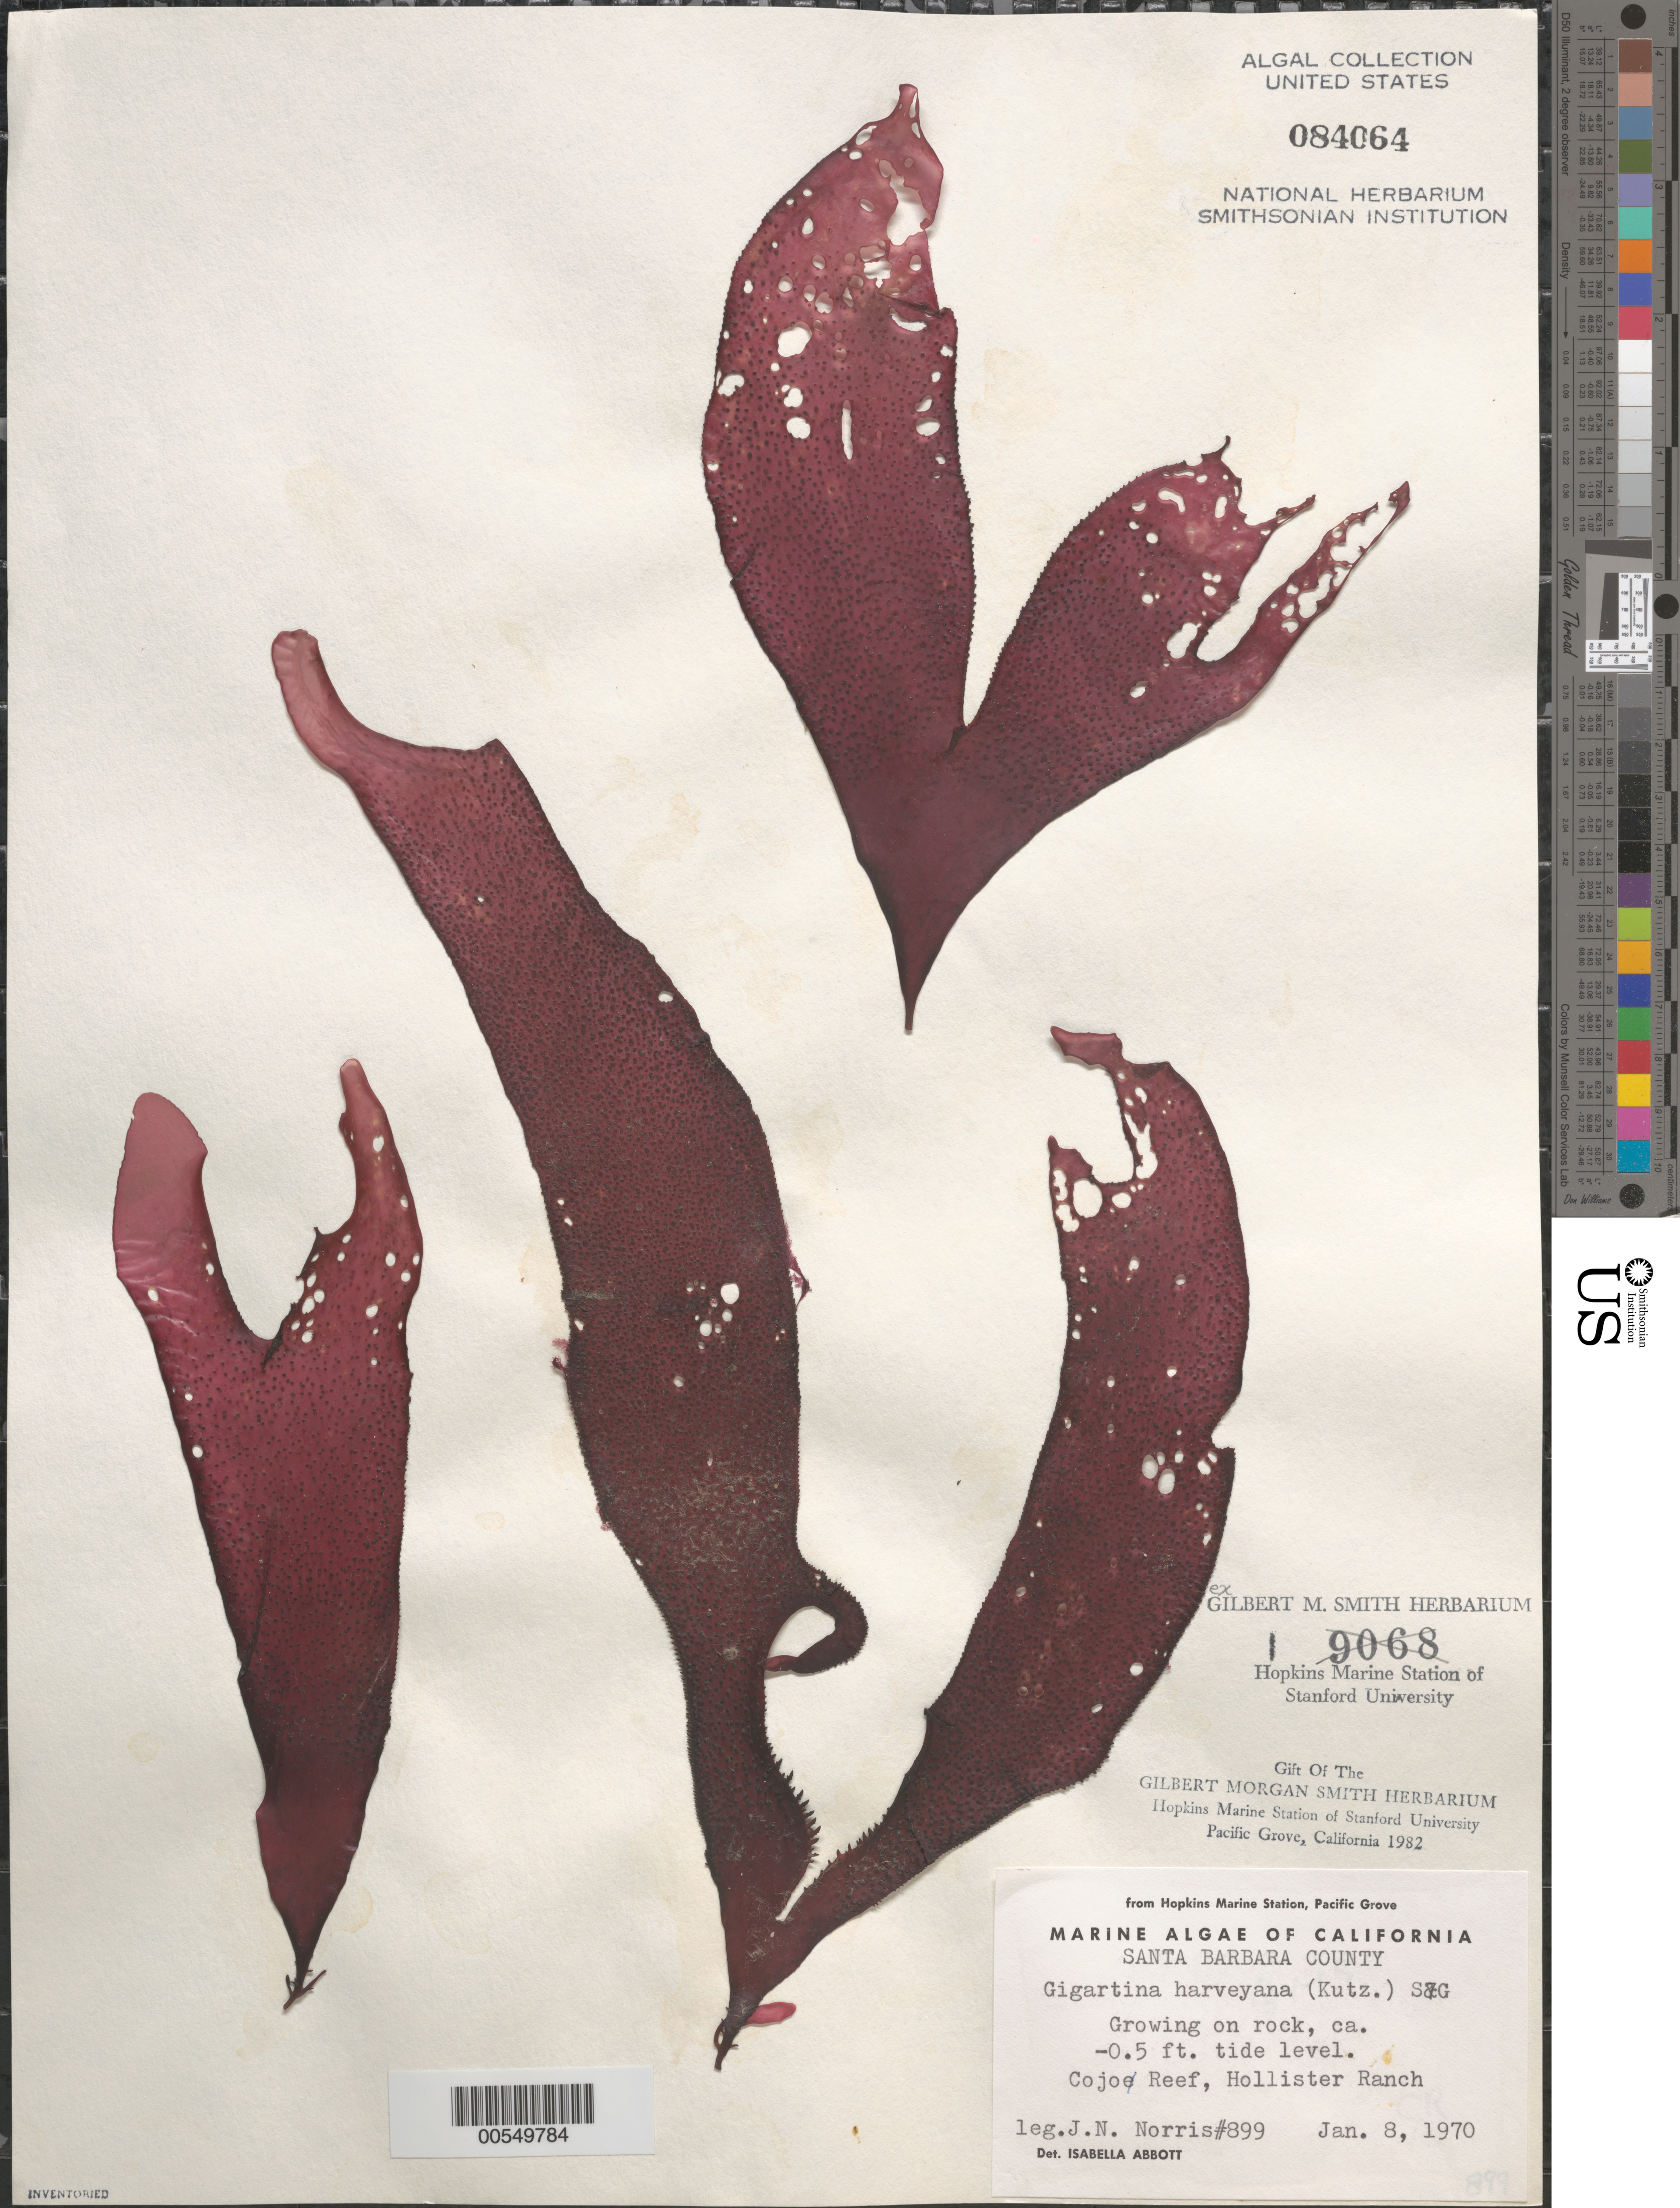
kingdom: Plantae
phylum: Rhodophyta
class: Florideophyceae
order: Gigartinales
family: Gigartinaceae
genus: Chondracanthus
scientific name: Chondracanthus harveyanus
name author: (Kütz.) Guiry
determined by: Algae name updating Project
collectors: J. N. Norris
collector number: JN-899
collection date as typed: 08 Jan 1970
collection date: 1970-01-08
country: United States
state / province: California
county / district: Santa Barbara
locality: Cojo Reef, Hollister Ranch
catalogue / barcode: US 84064